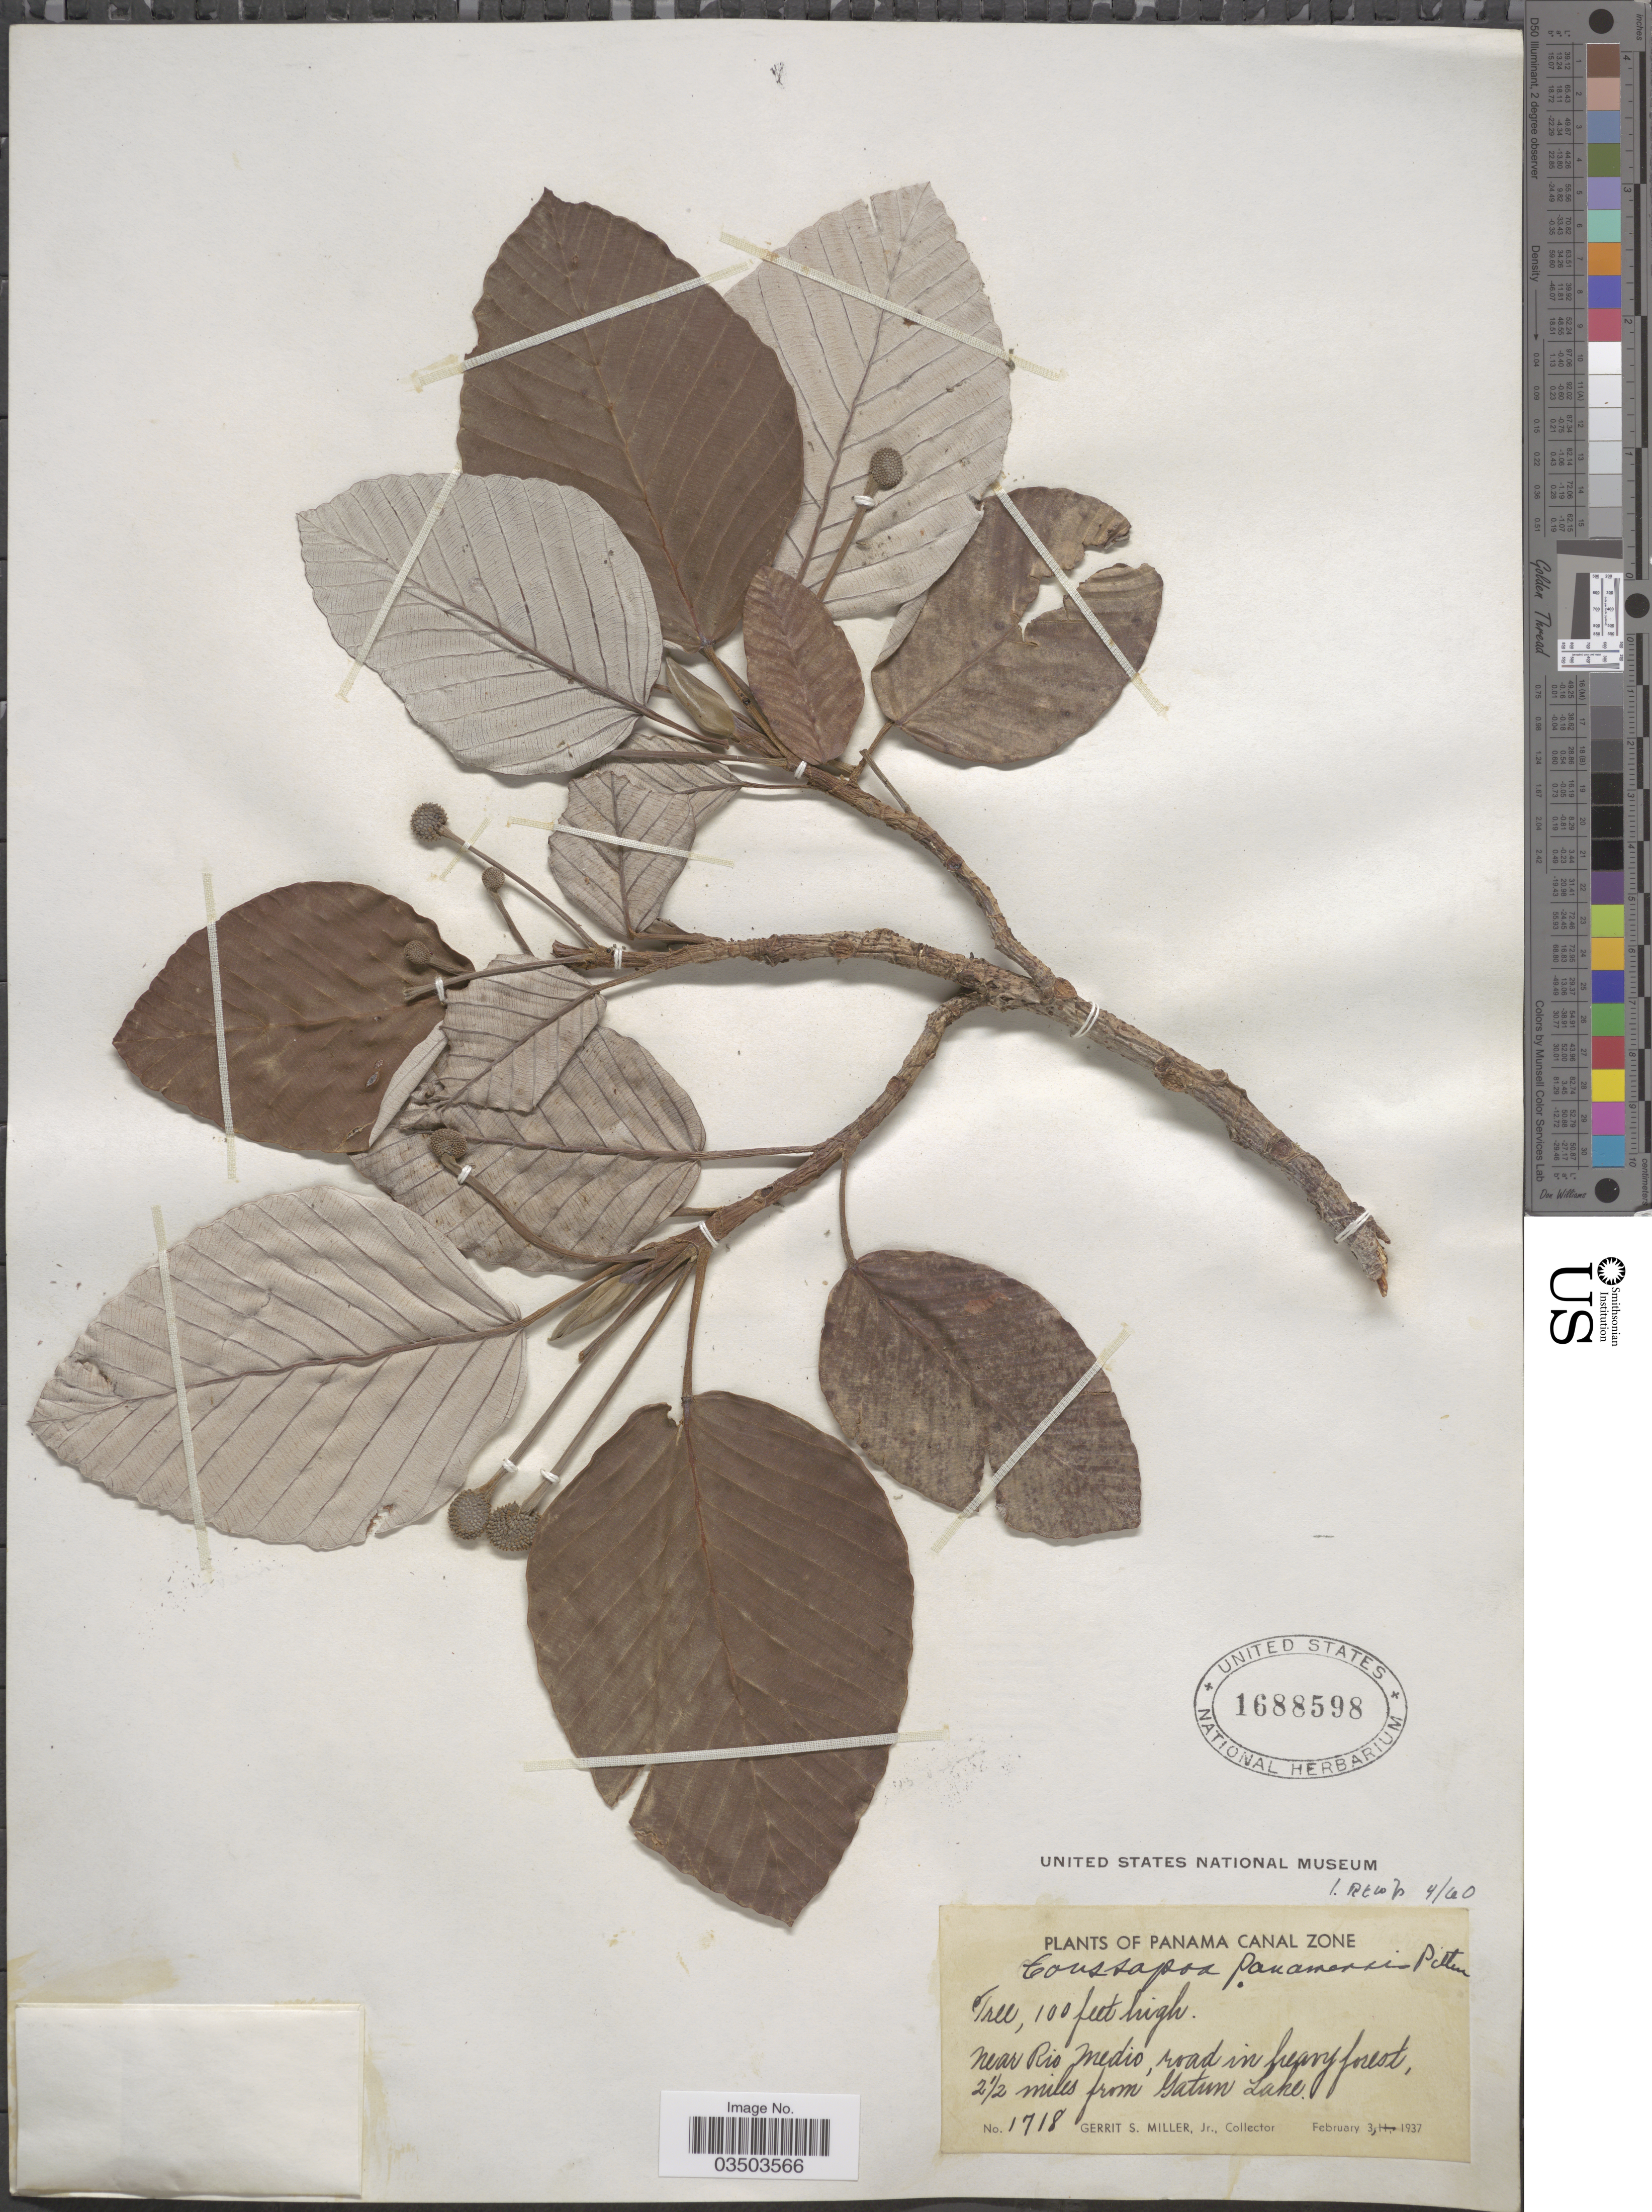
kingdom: Plantae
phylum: Tracheophyta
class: Magnoliopsida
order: Rosales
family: Urticaceae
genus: Coussapoa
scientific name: Coussapoa villosa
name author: Poepp. & Endl.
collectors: G. S. Miller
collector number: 1718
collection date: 1937-02-03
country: Panama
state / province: Colón / Panamá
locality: Canal Zone. Near Rio Medio, road in heavy forest, 2½ miles from Gatun Lake.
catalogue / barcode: US 1688598